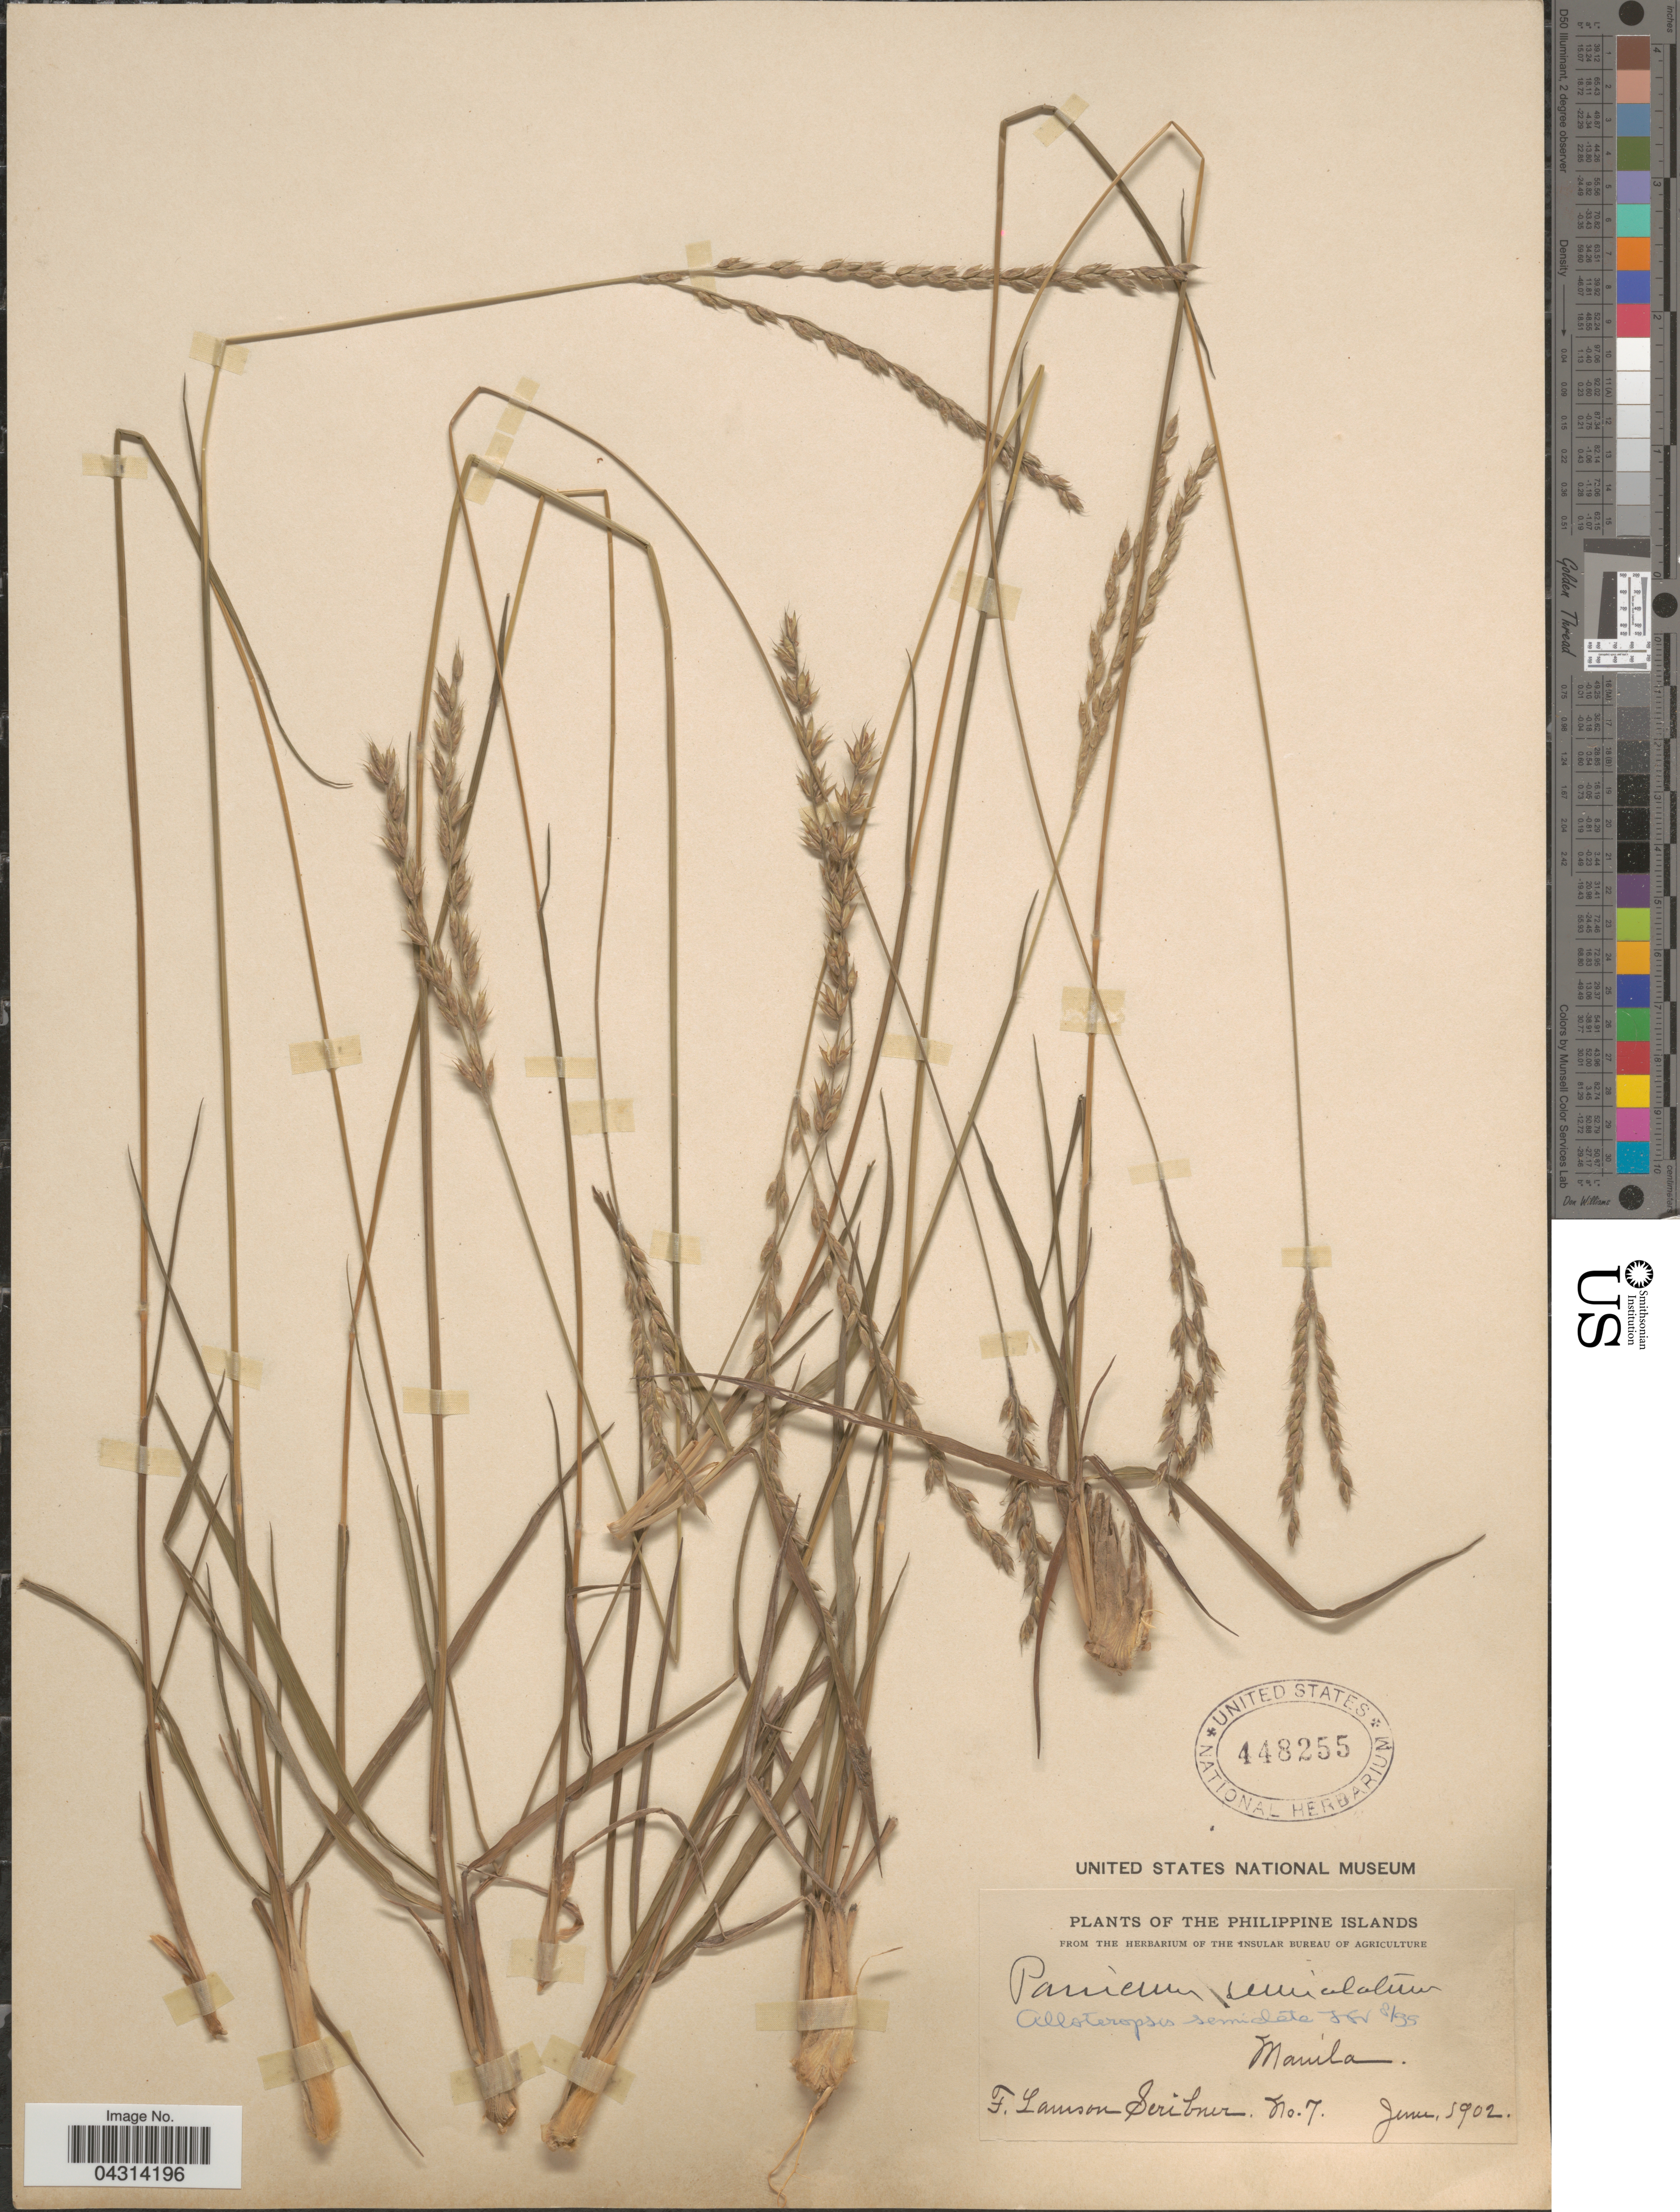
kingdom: Plantae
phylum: Tracheophyta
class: Liliopsida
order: Poales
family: Poaceae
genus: Alloteropsis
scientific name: Alloteropsis semialata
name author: (R. Br.) Hitchc.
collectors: F. Lamson-Scribner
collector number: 7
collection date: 1902-06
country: Philippines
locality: The Philippine Islands. Manila.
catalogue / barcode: US 448255